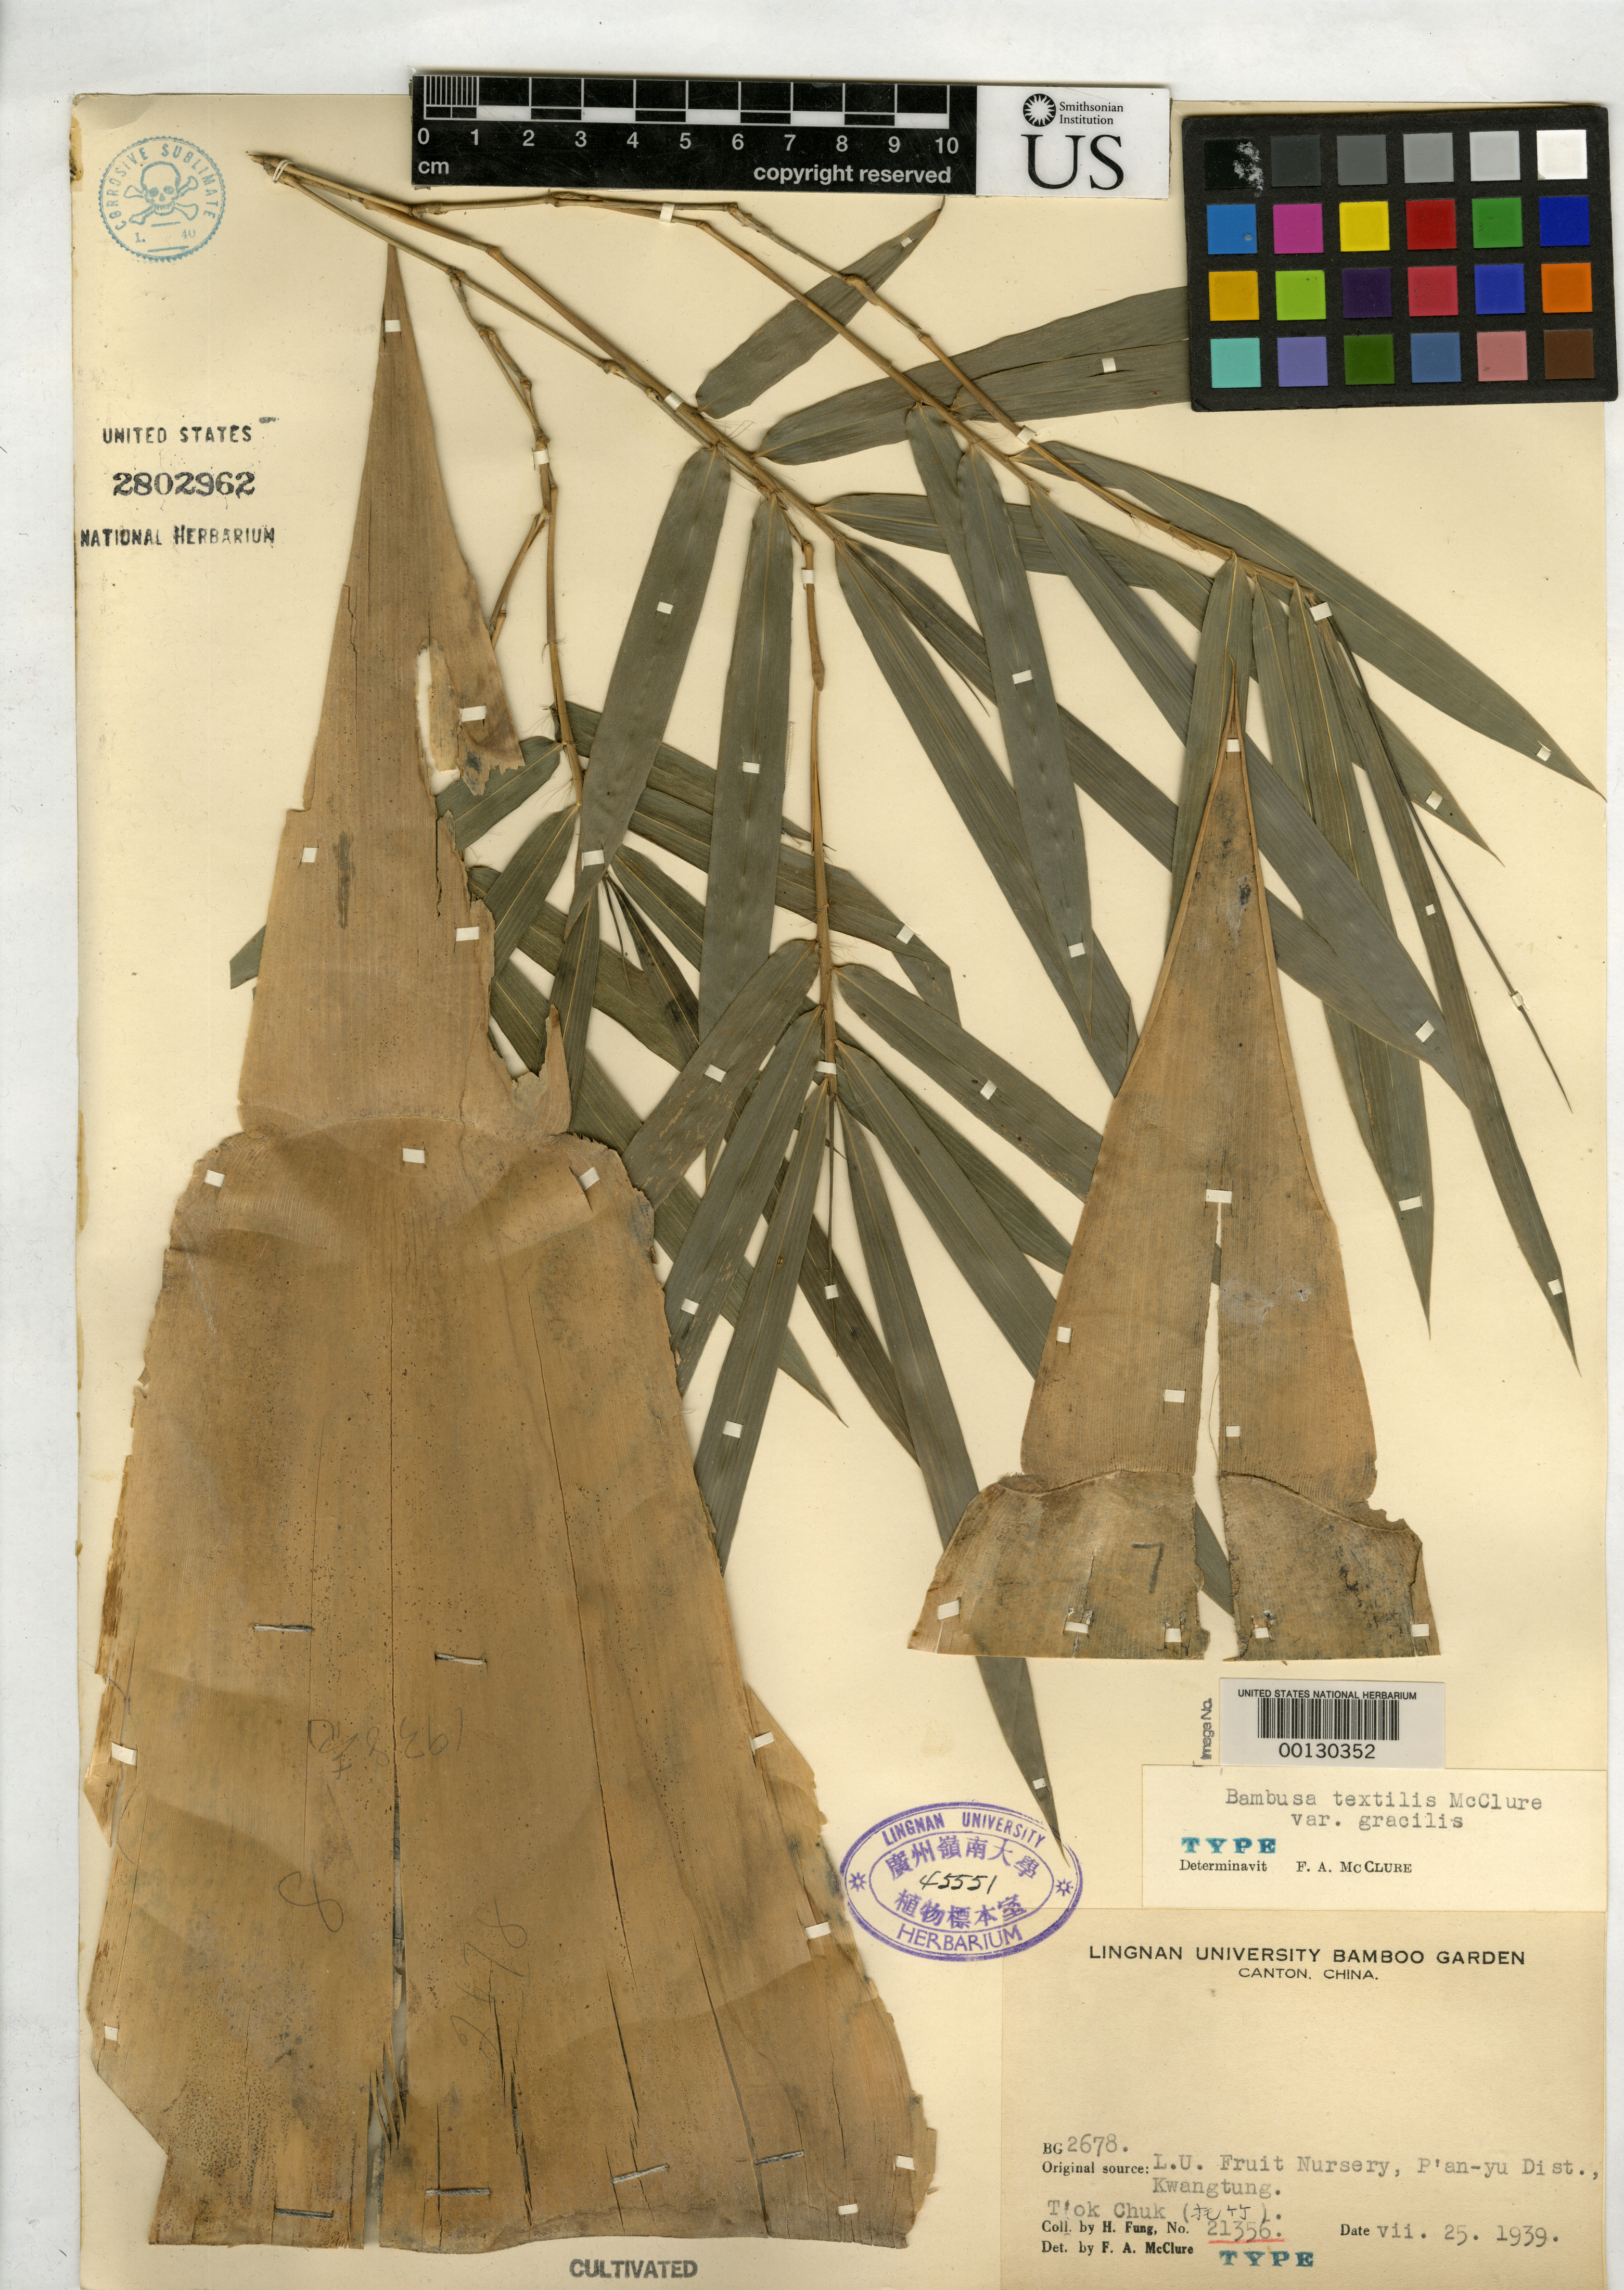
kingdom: Plantae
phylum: Tracheophyta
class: Liliopsida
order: Poales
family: Poaceae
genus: Bambusa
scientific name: Bambusa textilis var. gracilis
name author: McClure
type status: Holotype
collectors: H. L. Fung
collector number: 21356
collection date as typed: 25 Jul 1939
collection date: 1939-07-25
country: China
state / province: Guangdong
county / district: P'an-Yu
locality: T'ok Chuk.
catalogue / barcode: US 2802962